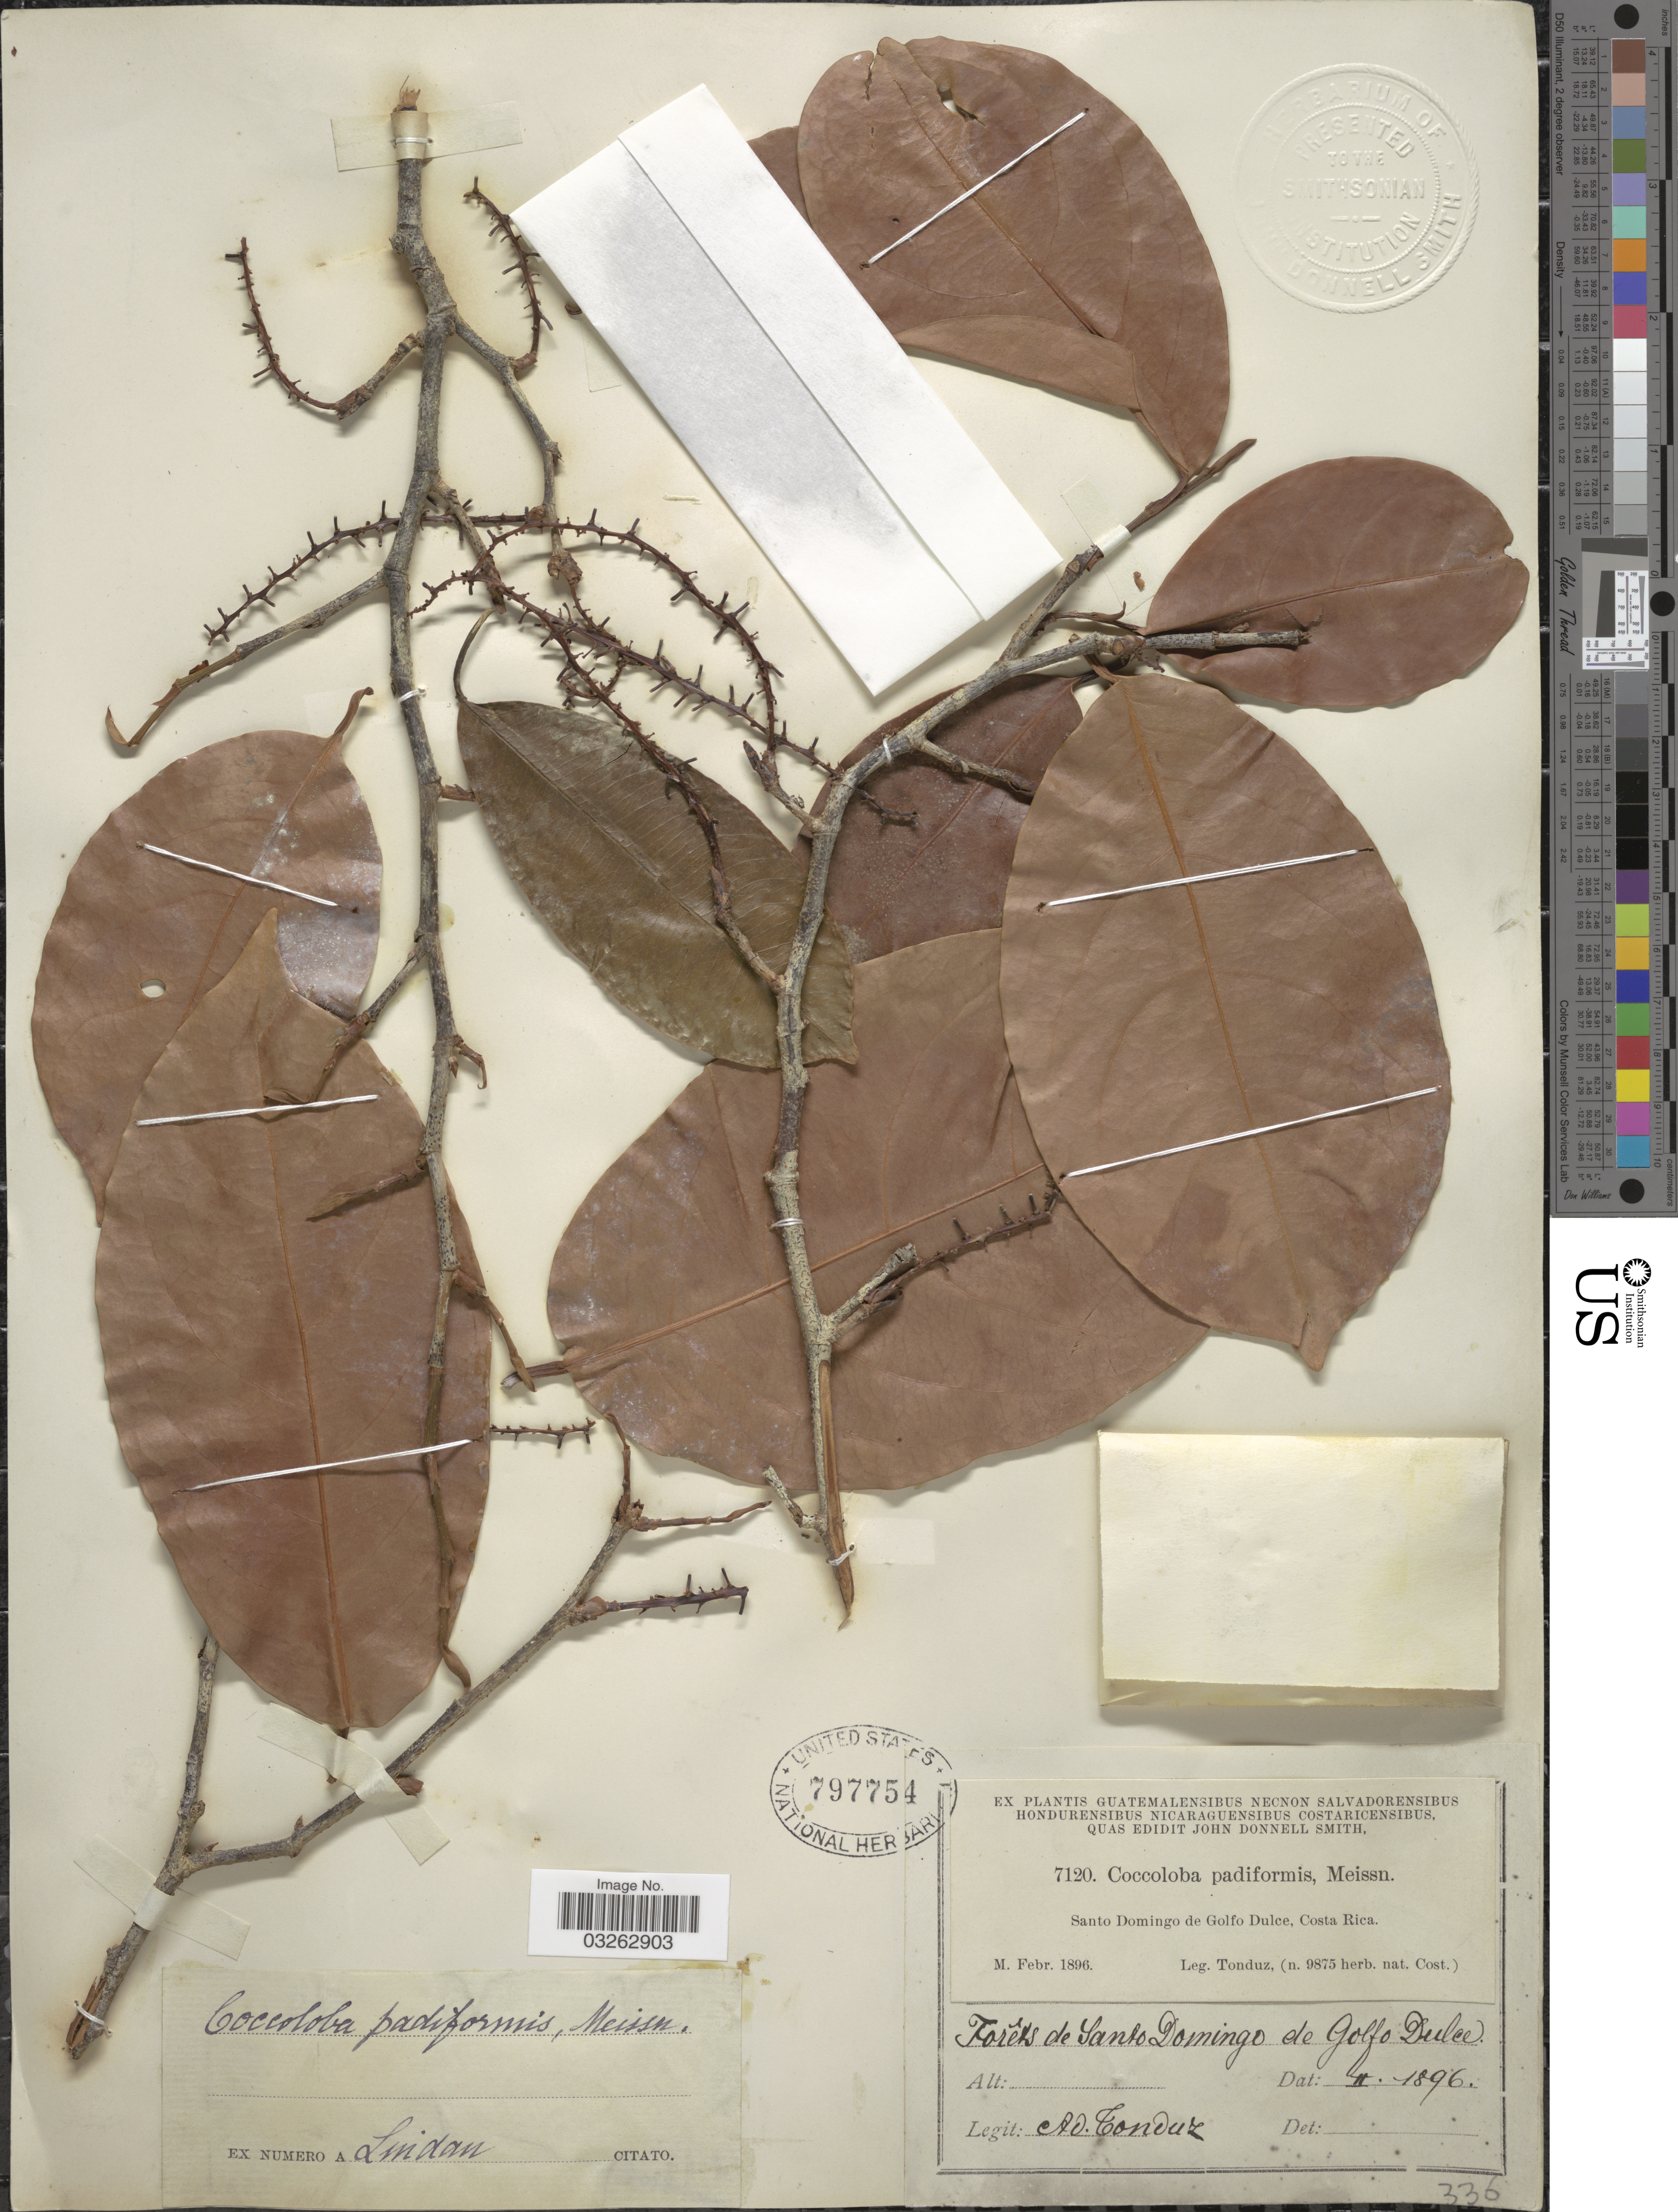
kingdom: Plantae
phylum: Tracheophyta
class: Magnoliopsida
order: Caryophyllales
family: Polygonaceae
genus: Coccoloba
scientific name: Coccoloba padiformis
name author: Meisn.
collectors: A. Tonduz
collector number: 7120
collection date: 1896-02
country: Costa Rica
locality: Santo Domingo de Golfo Dulce.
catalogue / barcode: US 797754